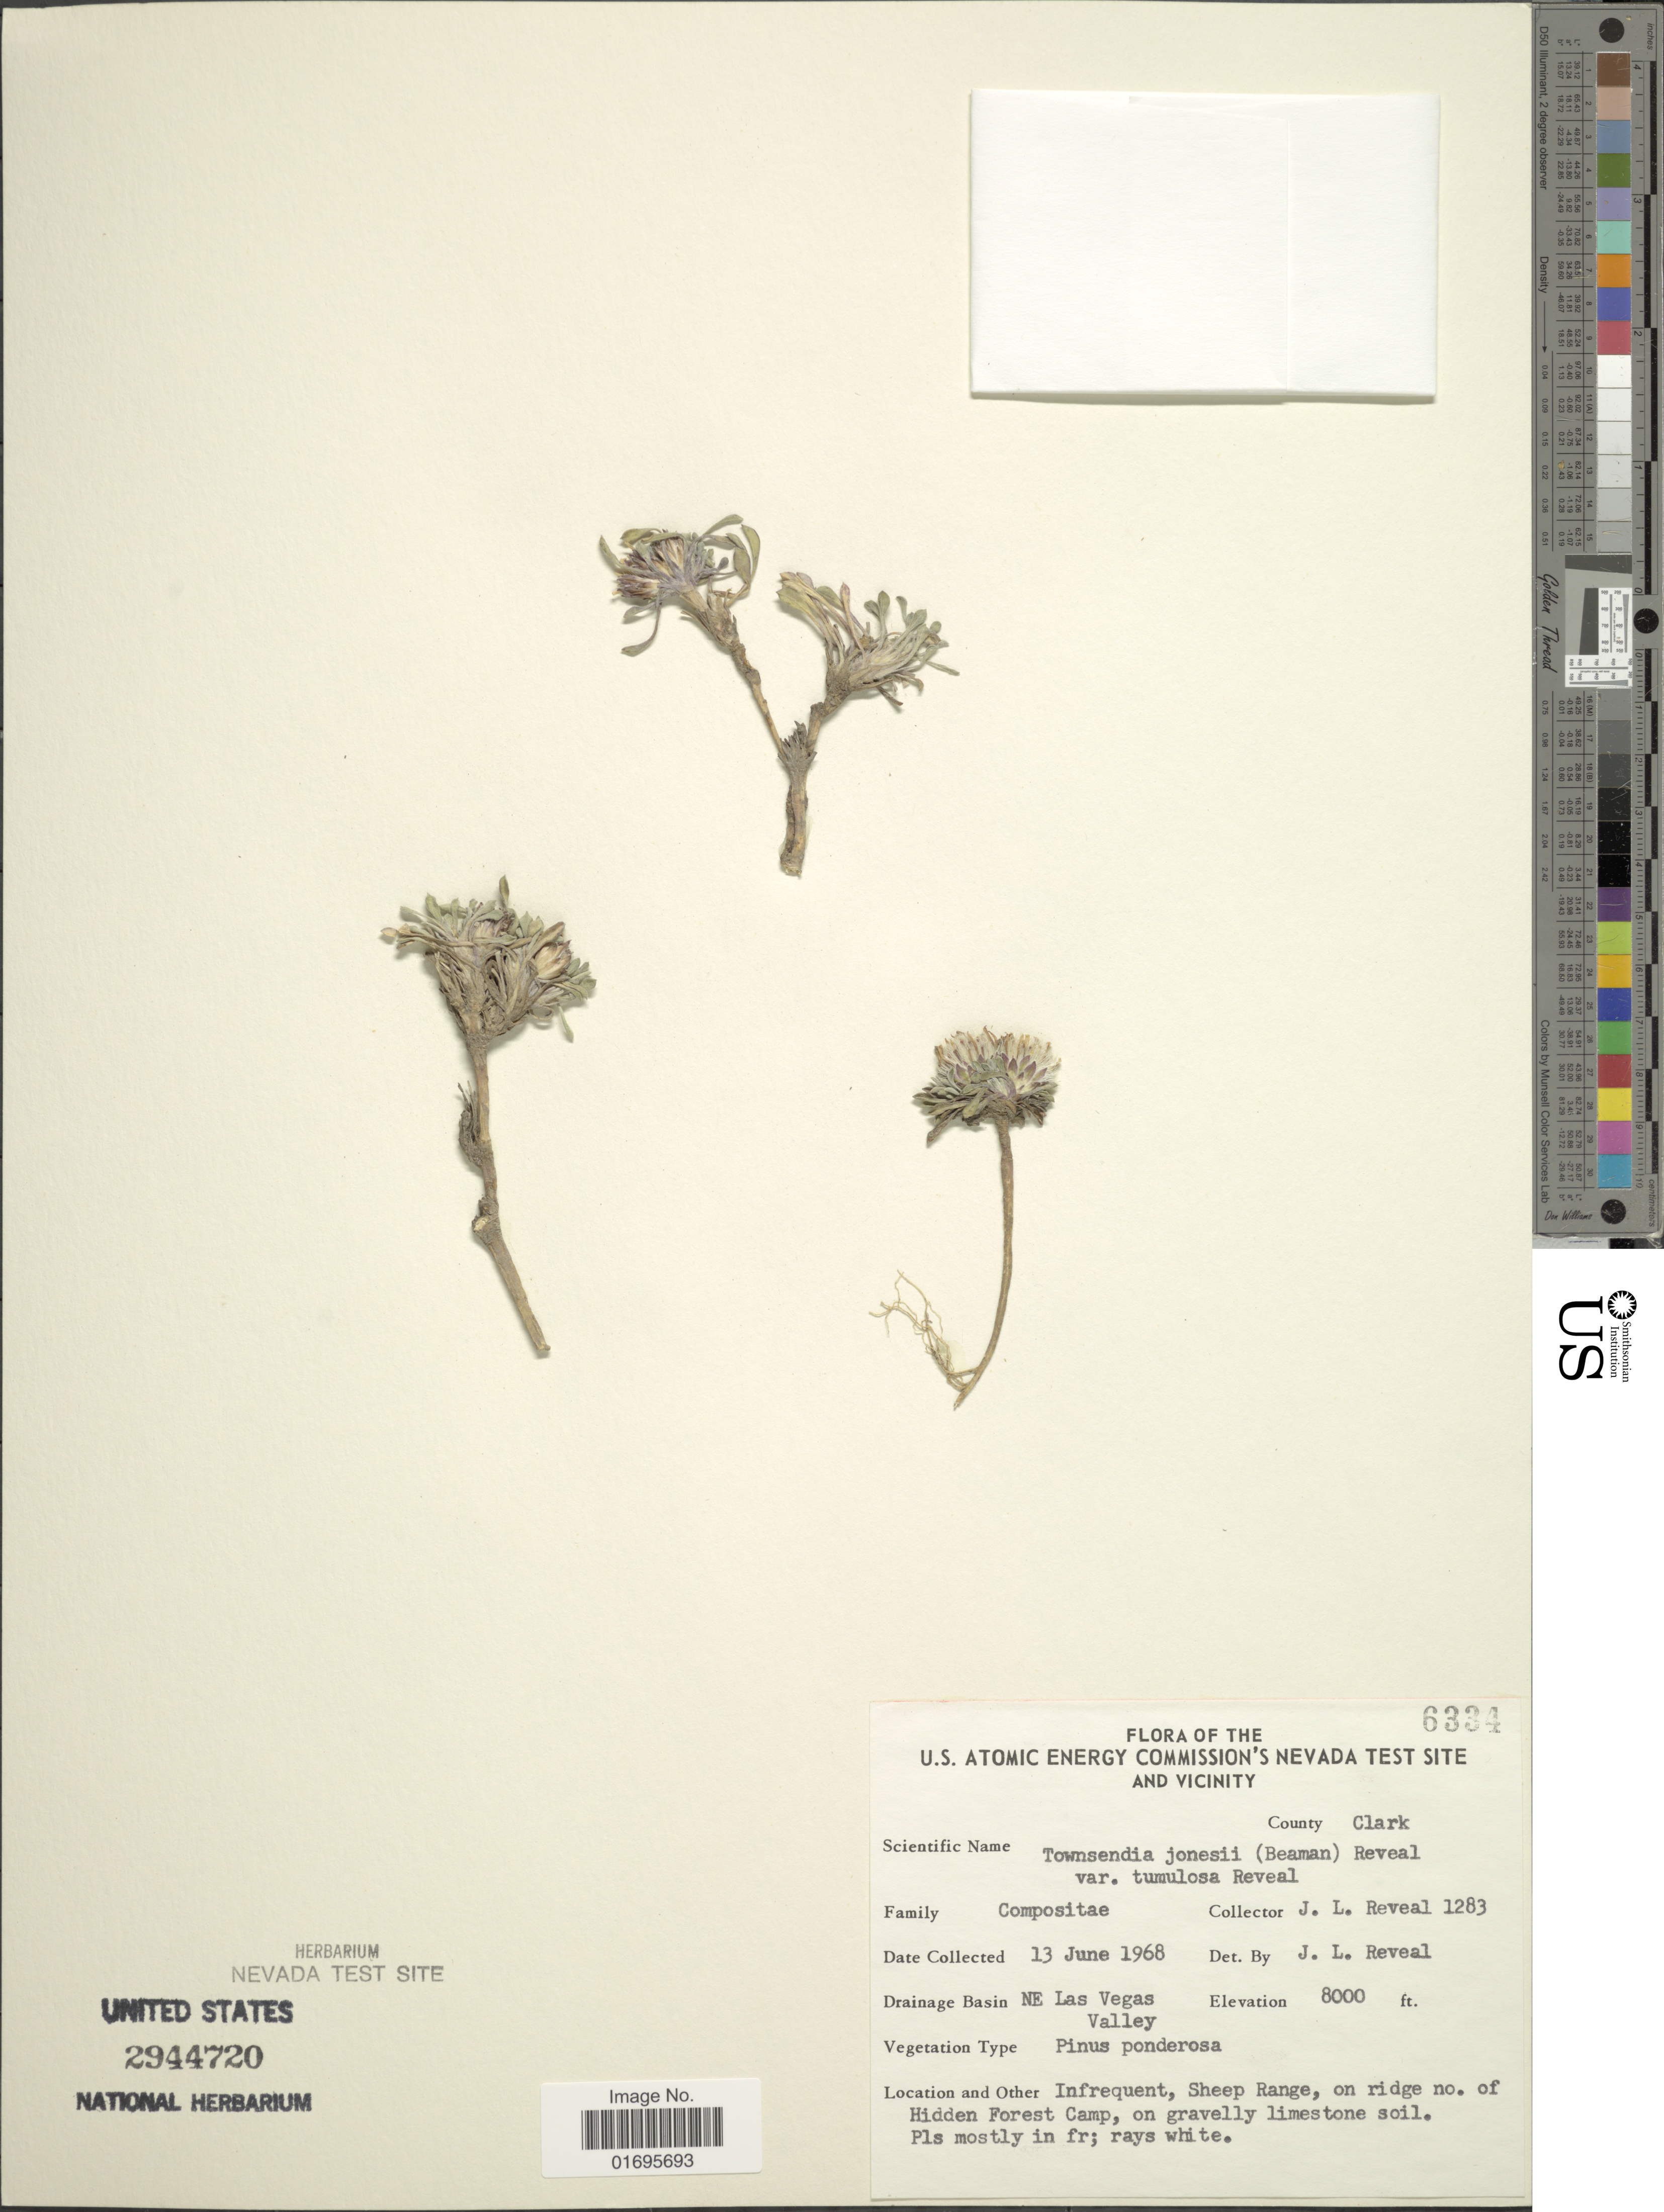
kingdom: Plantae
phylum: Tracheophyta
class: Magnoliopsida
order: Asterales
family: Asteraceae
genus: Townsendia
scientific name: Townsendia jonesii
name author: (Beaman) Reveal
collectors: J. L. Reveal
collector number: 6334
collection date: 1968-06-13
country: United States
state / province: Nebraska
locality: U.S. Atomic Energy Commision's Nevada Test Site and Vicinity, County Clark, NE Las Vegas Valley, on ridge no. of Hidden Forest Camp, on gravelly limestone soil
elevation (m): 2438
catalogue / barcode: US 2944720